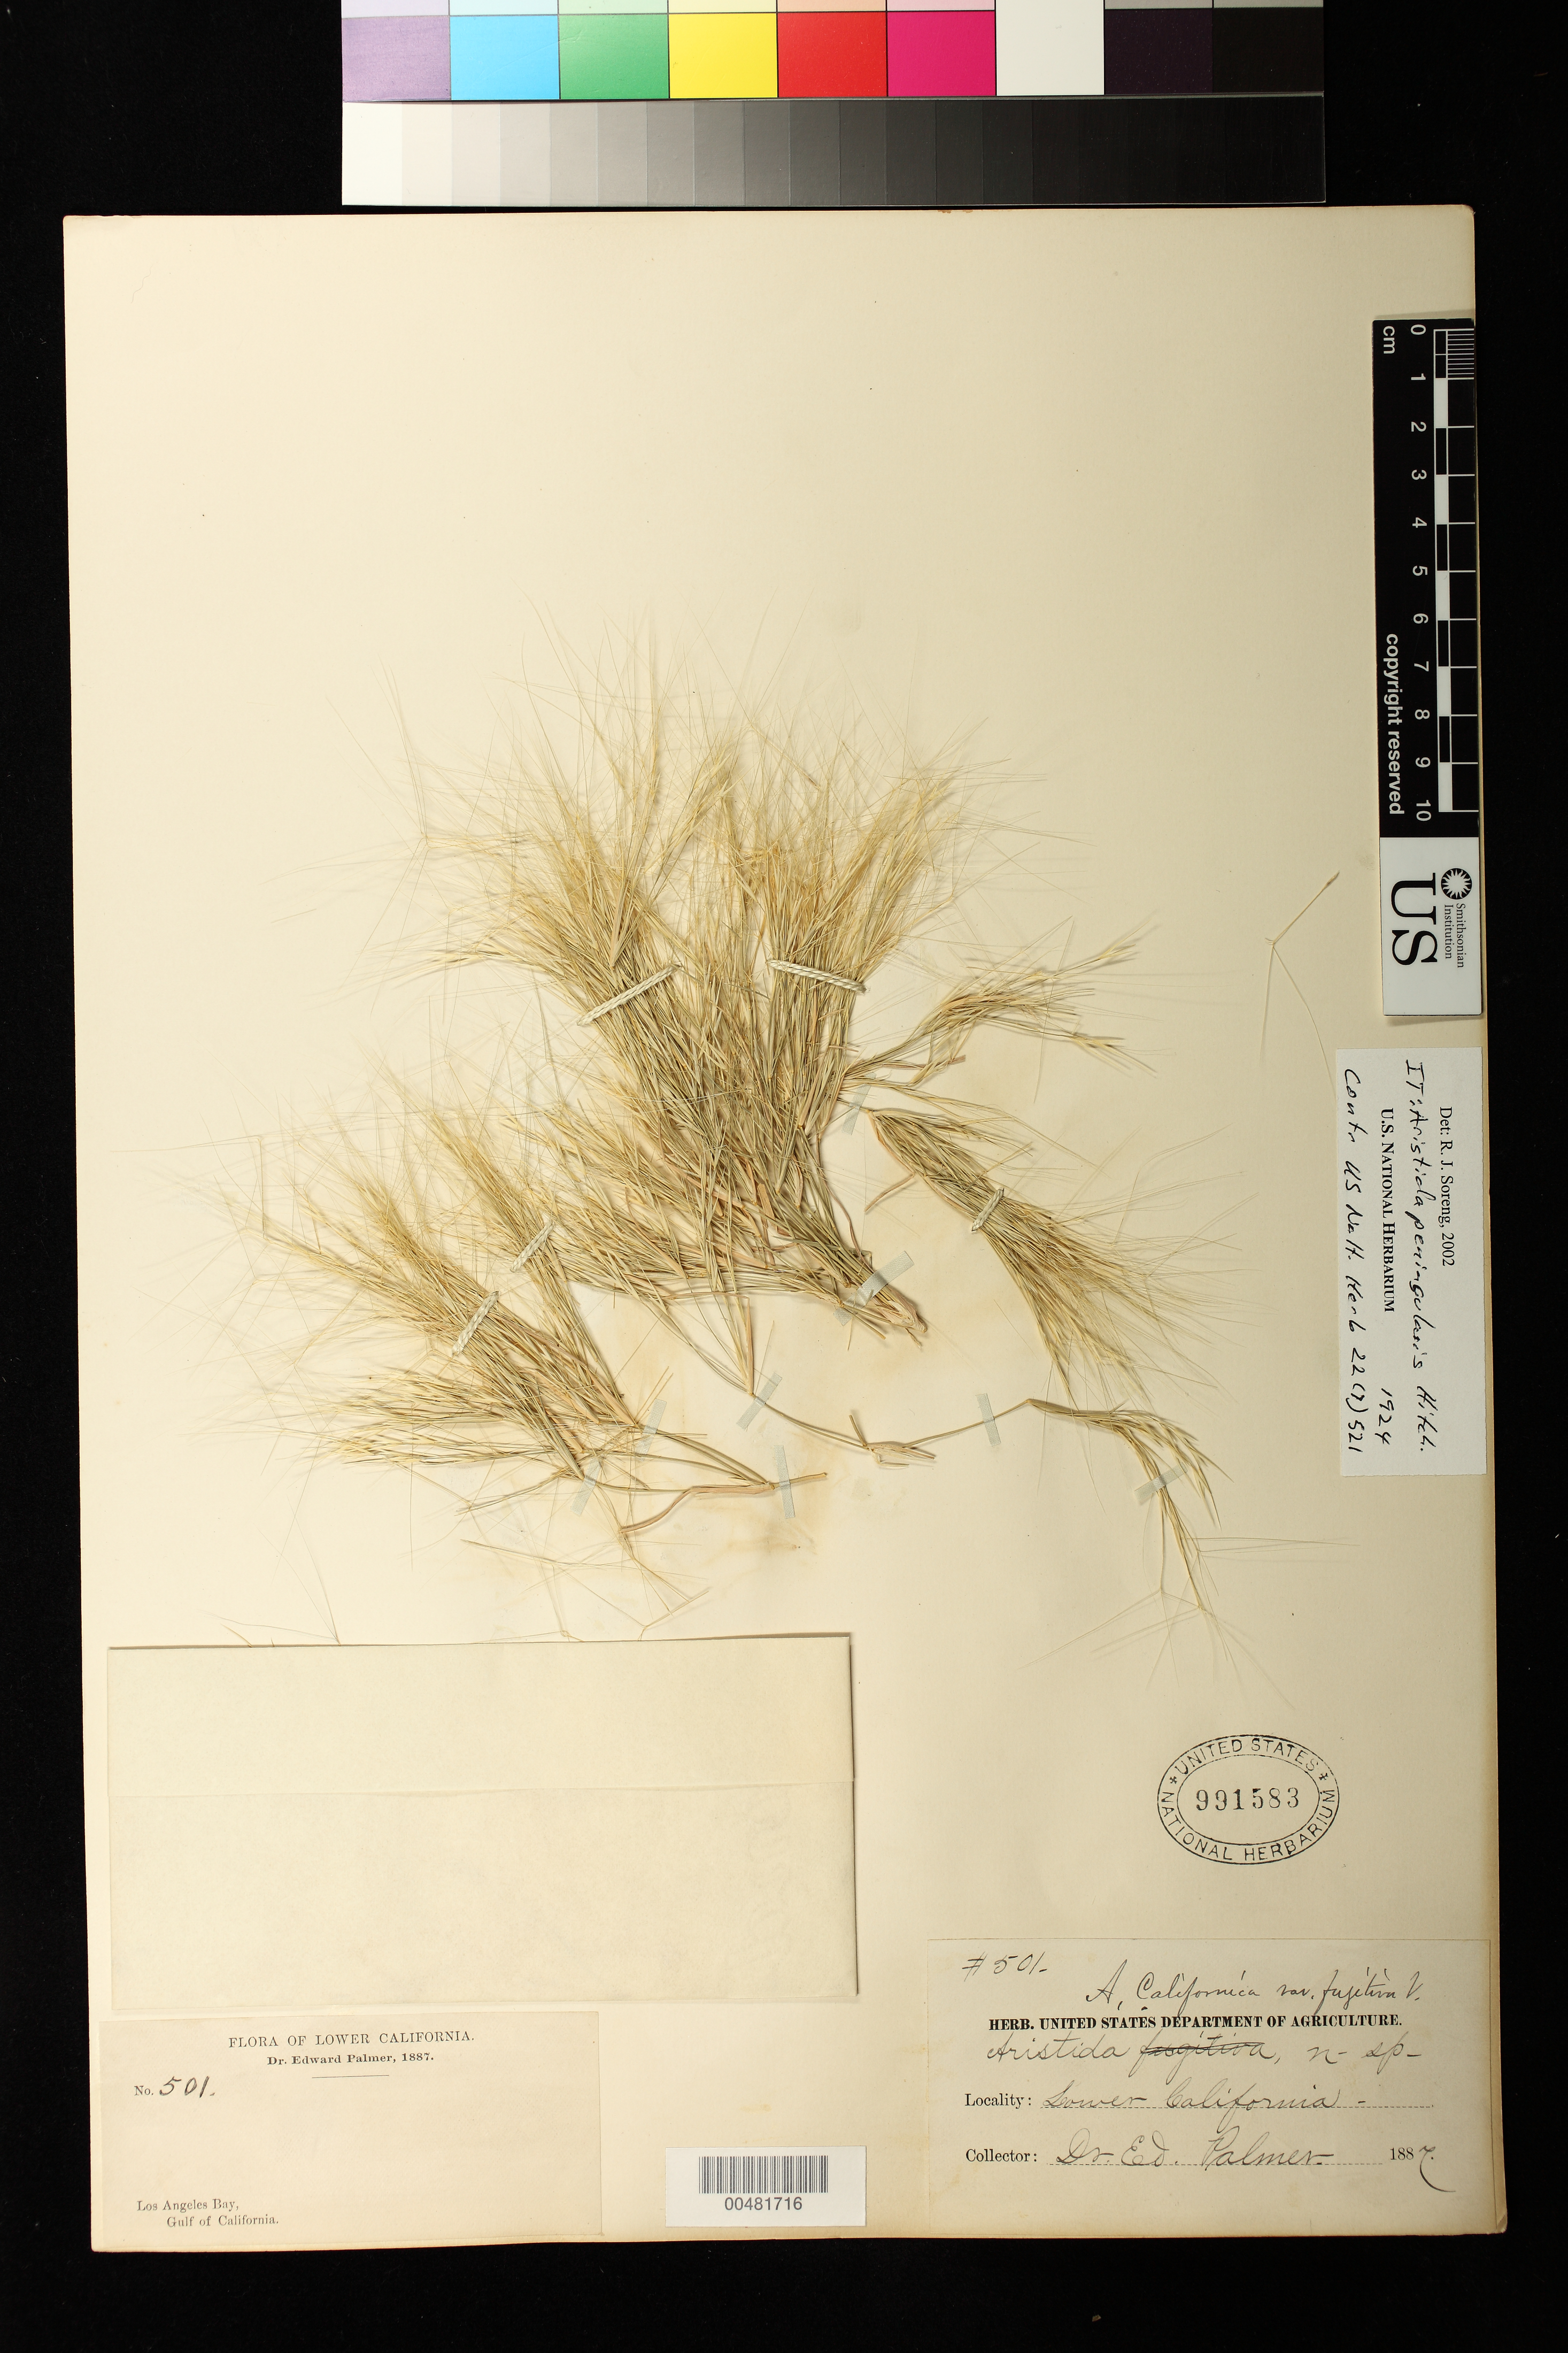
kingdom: Plantae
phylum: Tracheophyta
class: Liliopsida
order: Poales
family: Poaceae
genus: Aristida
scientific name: Aristida peninsularis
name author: Hitchc.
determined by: Soreng, Robert J., Research Associate (BOT), Smithsonian Institution - National Museum of Natural History (UNITED STATES)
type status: Isotype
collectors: E. Palmer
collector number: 501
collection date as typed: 1887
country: Mexico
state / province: Baja California Norte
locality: Los Angeles Bay, Gulf of California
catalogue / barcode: US 991583